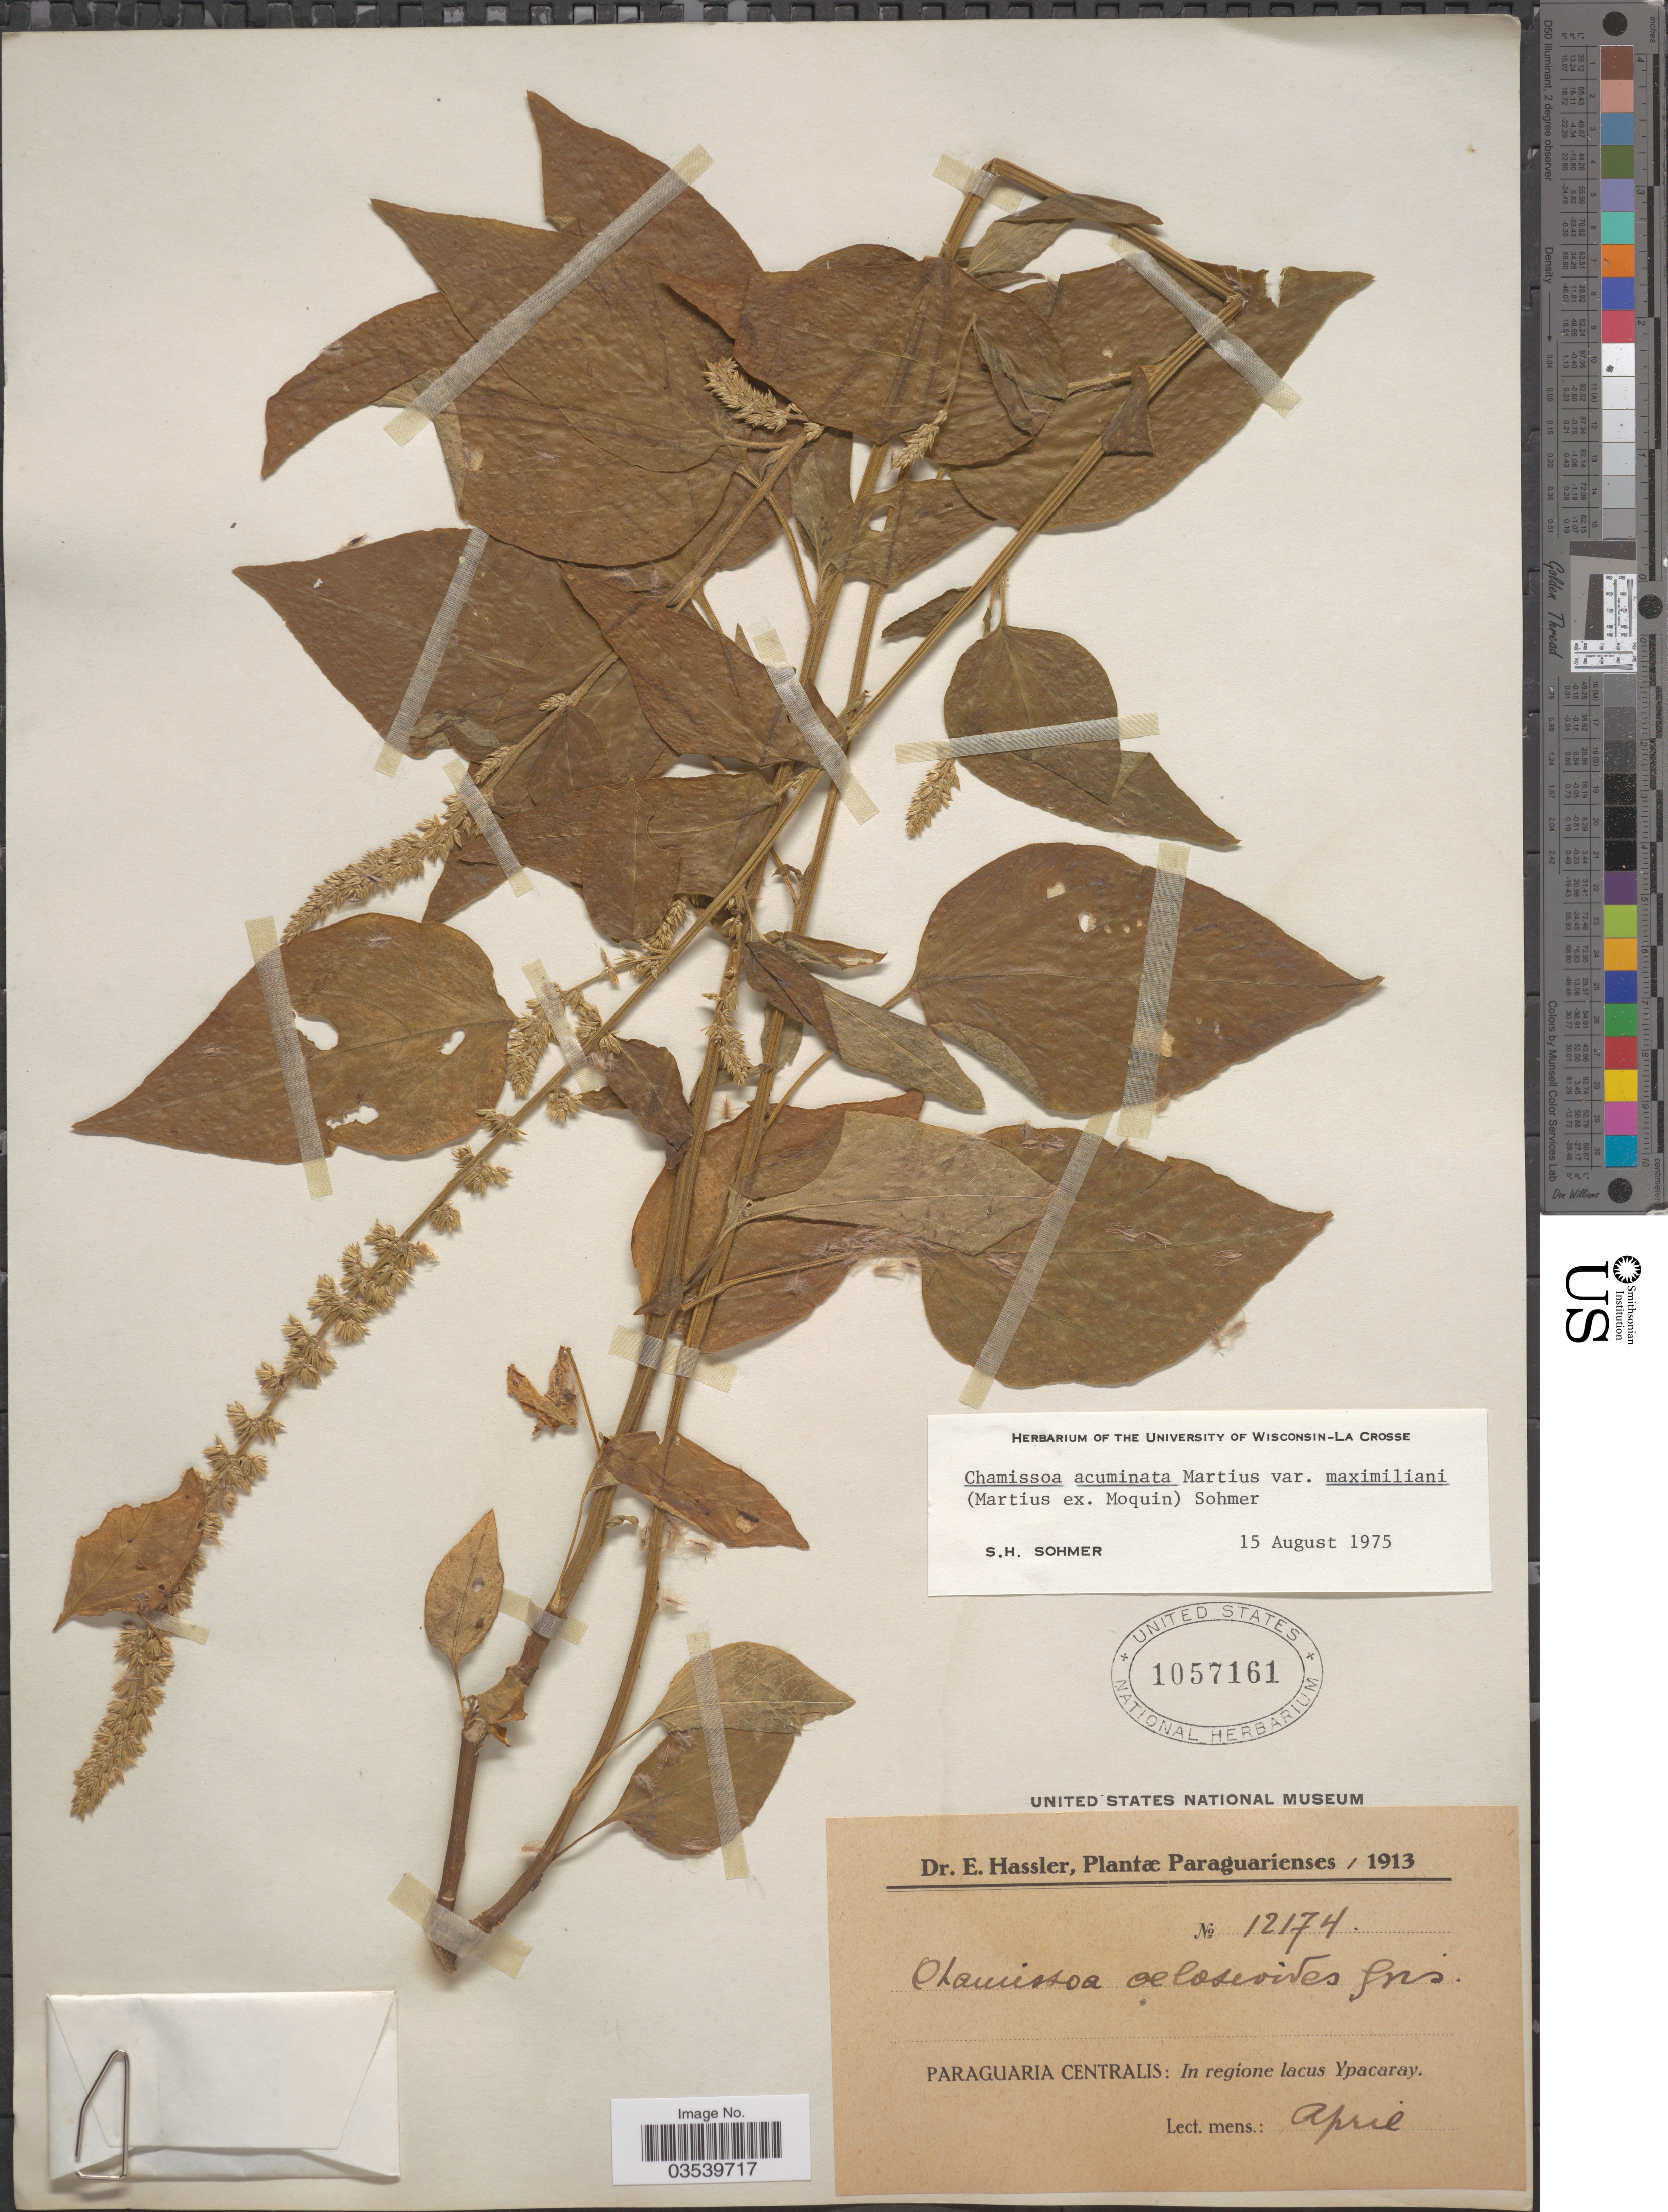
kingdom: Plantae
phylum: Tracheophyta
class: Magnoliopsida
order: Caryophyllales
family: Amaranthaceae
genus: Chamissoa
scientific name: Chamissoa acuminata var. maximiliani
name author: (Mart. ex Moq.) Sohmer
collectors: E. Hassler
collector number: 12174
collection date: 1913-04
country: Paraguay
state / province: Paraguari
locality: Paraguaria centralis: In regione lacus Ypacaray.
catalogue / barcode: US 1057161